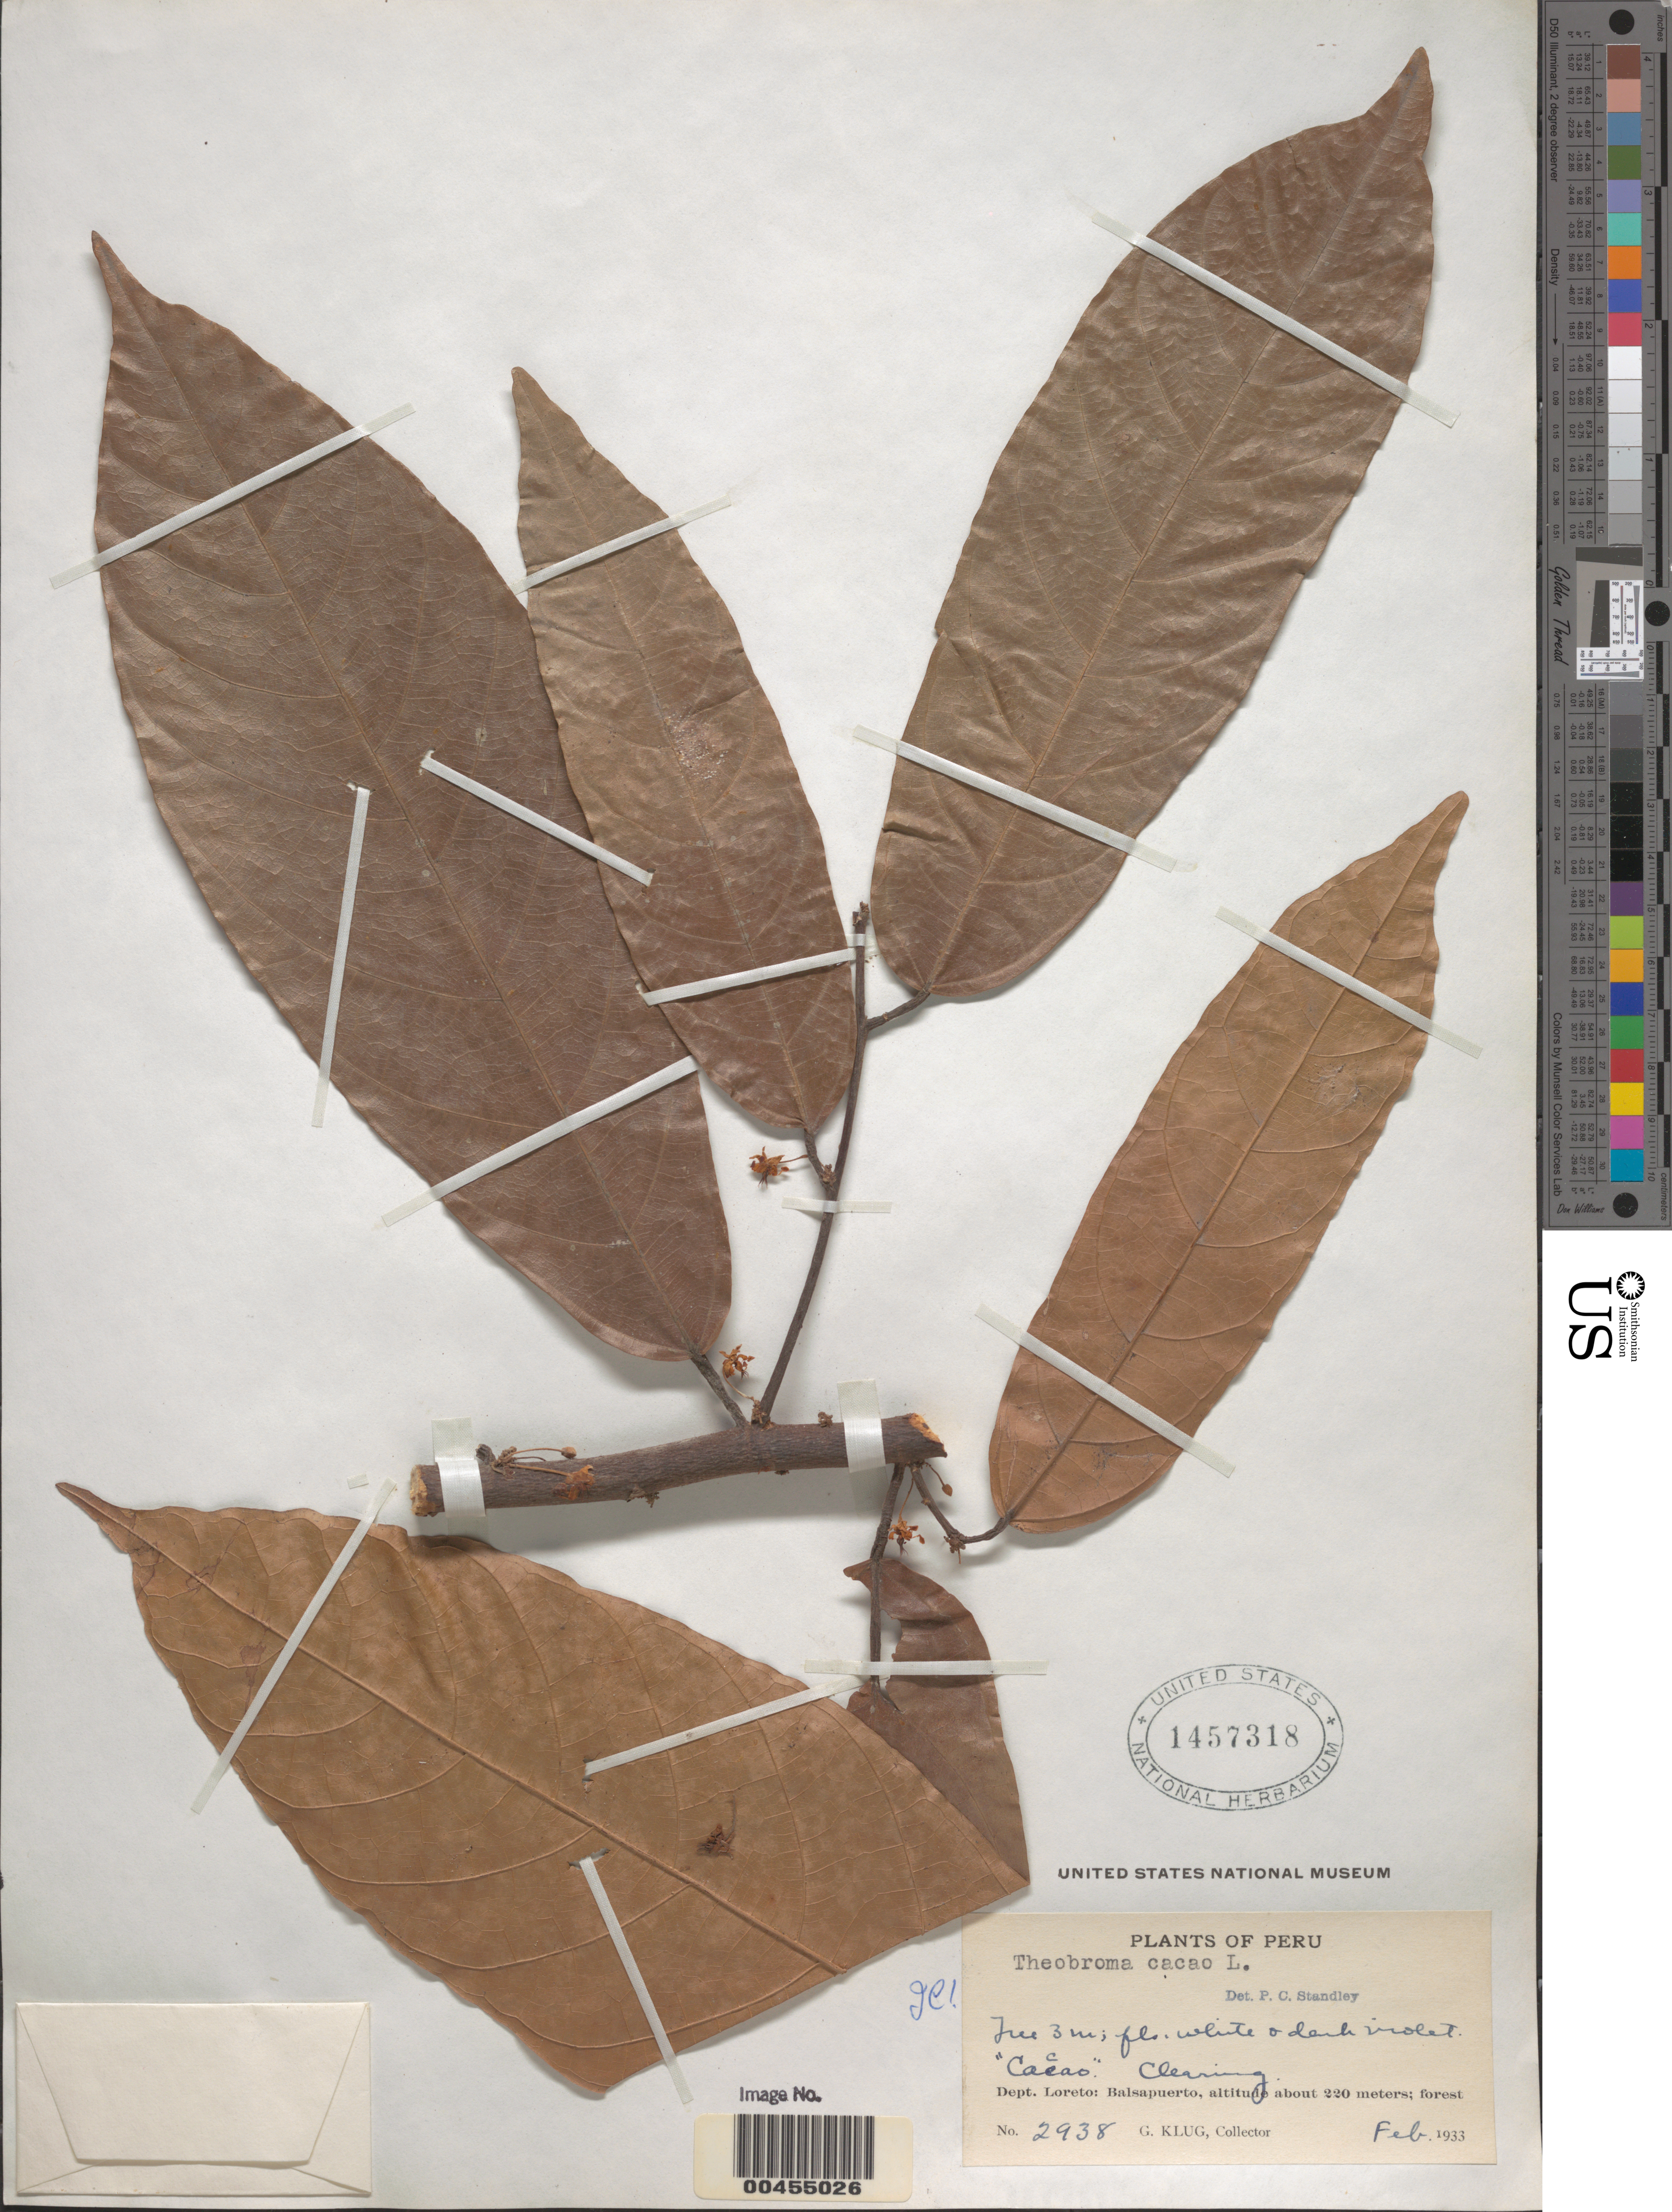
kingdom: Plantae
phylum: Tracheophyta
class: Magnoliopsida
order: Malvales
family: Malvaceae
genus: Theobroma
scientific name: Theobroma cacao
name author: L.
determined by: Cuatrecasas, J.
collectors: G. Klug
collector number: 2938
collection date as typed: Feb 1933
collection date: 1933-02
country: Peru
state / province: Loreto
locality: Balsapuerto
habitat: forest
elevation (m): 220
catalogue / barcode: US 1457318